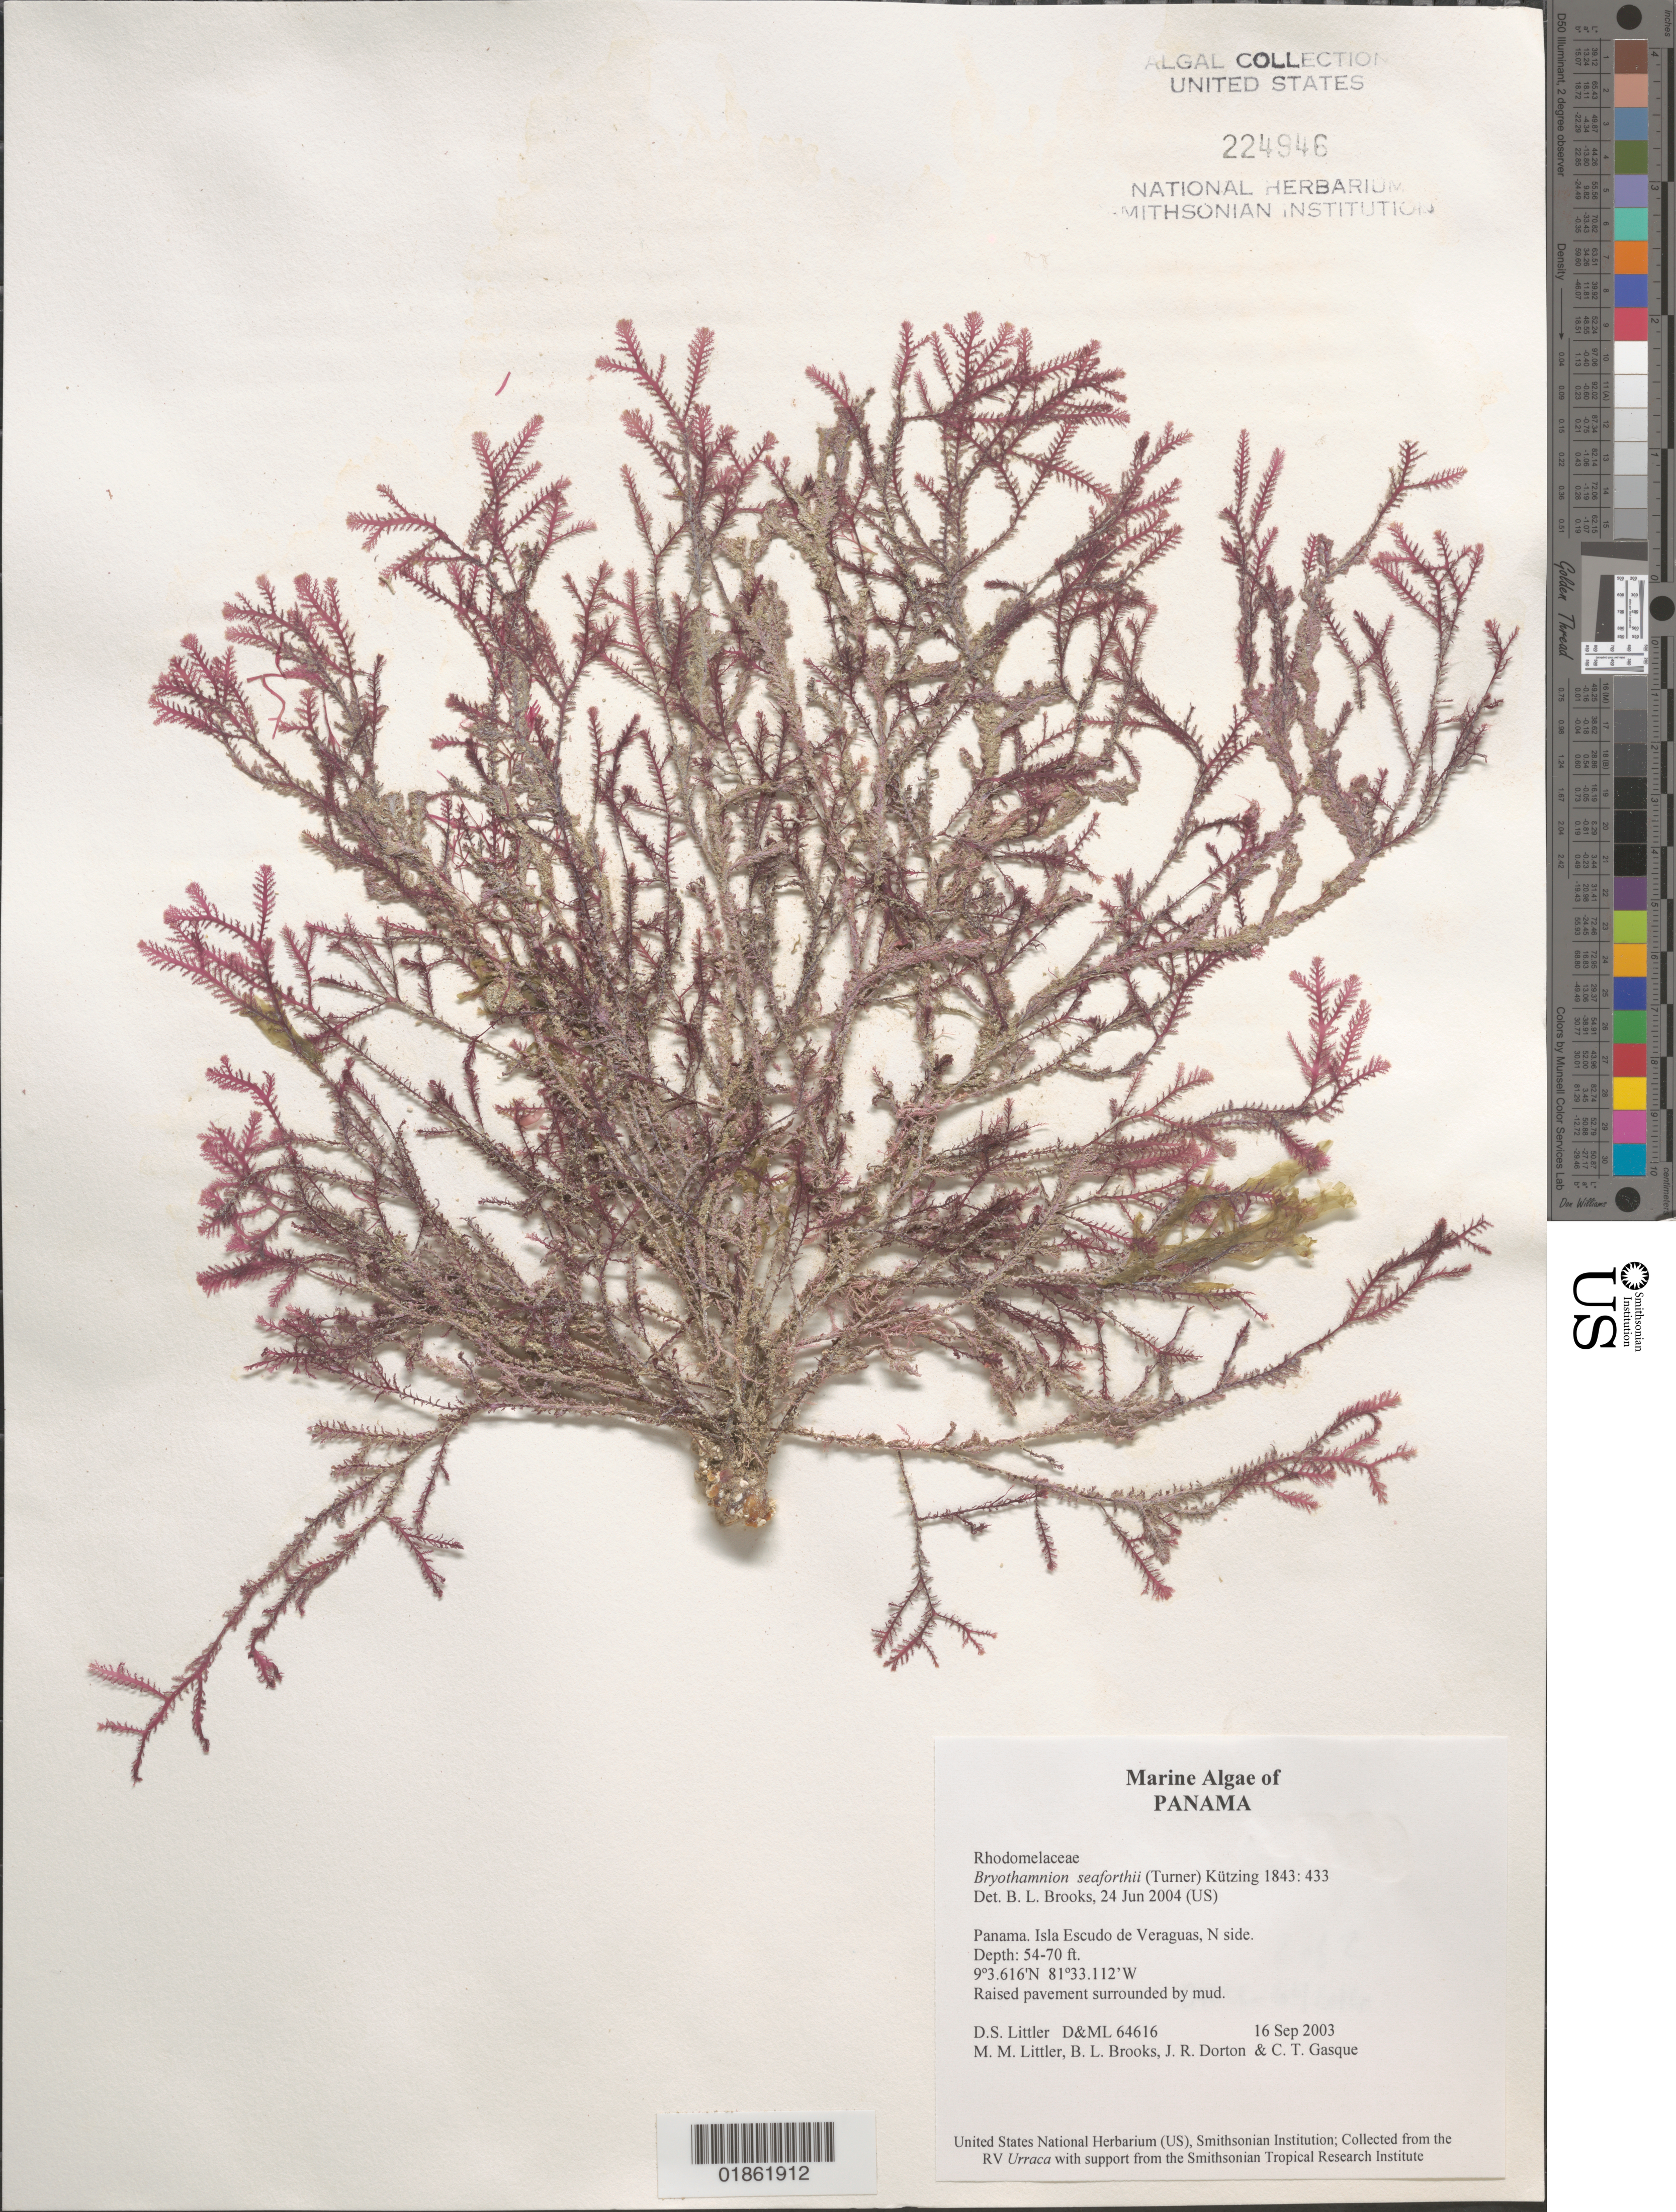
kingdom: Plantae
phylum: Rhodophyta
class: Florideophyceae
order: Ceramiales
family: Rhodomelaceae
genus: Bryothamnion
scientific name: Bryothamnion seaforthii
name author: (Turner) Kütz.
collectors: D. S. Littler, M. M. Littler & C. Gasque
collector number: D&ML 64616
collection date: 2003-09-16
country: Panama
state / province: Ngöbe-Buglé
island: Escudo de Veraguas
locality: Isla Escudo de Veraguas, reefs S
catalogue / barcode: US 224946